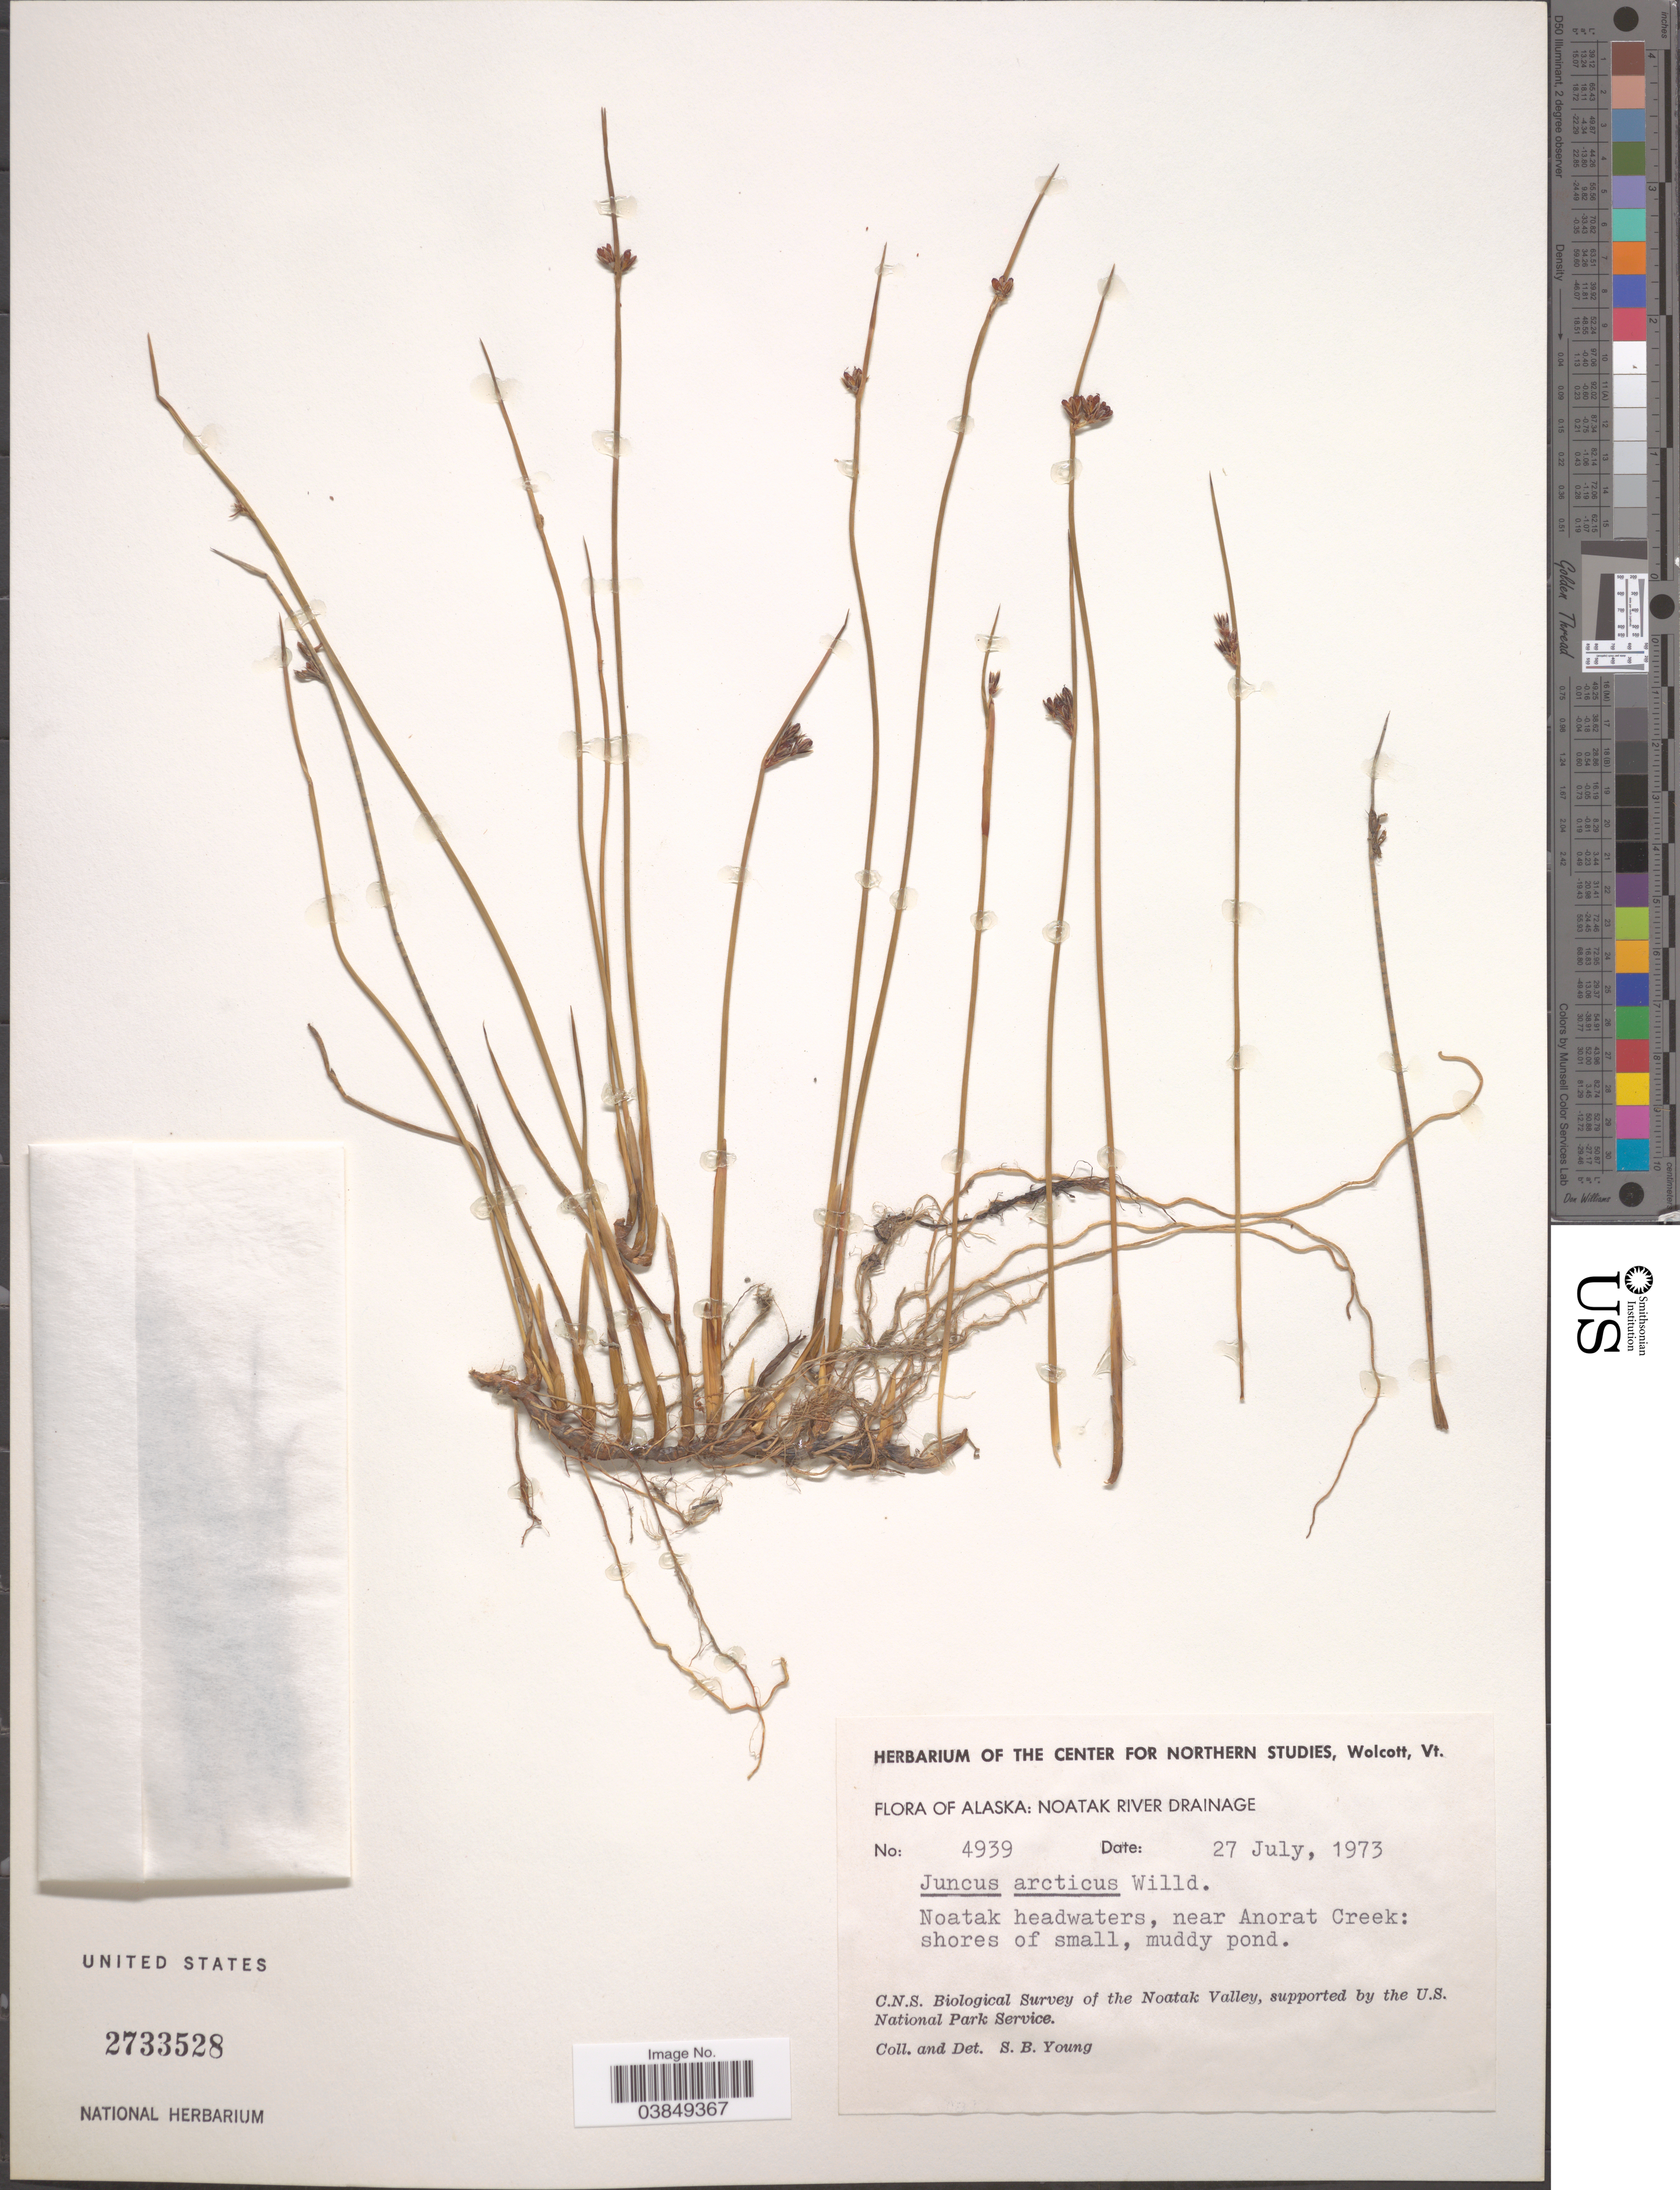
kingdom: Plantae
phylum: Tracheophyta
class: Liliopsida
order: Poales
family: Juncaceae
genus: Juncus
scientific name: Juncus arcticus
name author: Willd.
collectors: S. Young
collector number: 4939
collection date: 1973-07-27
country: United States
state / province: Alaska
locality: Noatak River Drainage. Noatak headwaters, near Anorat Creek: shores of small, muddy pond.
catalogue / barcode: US 2733528